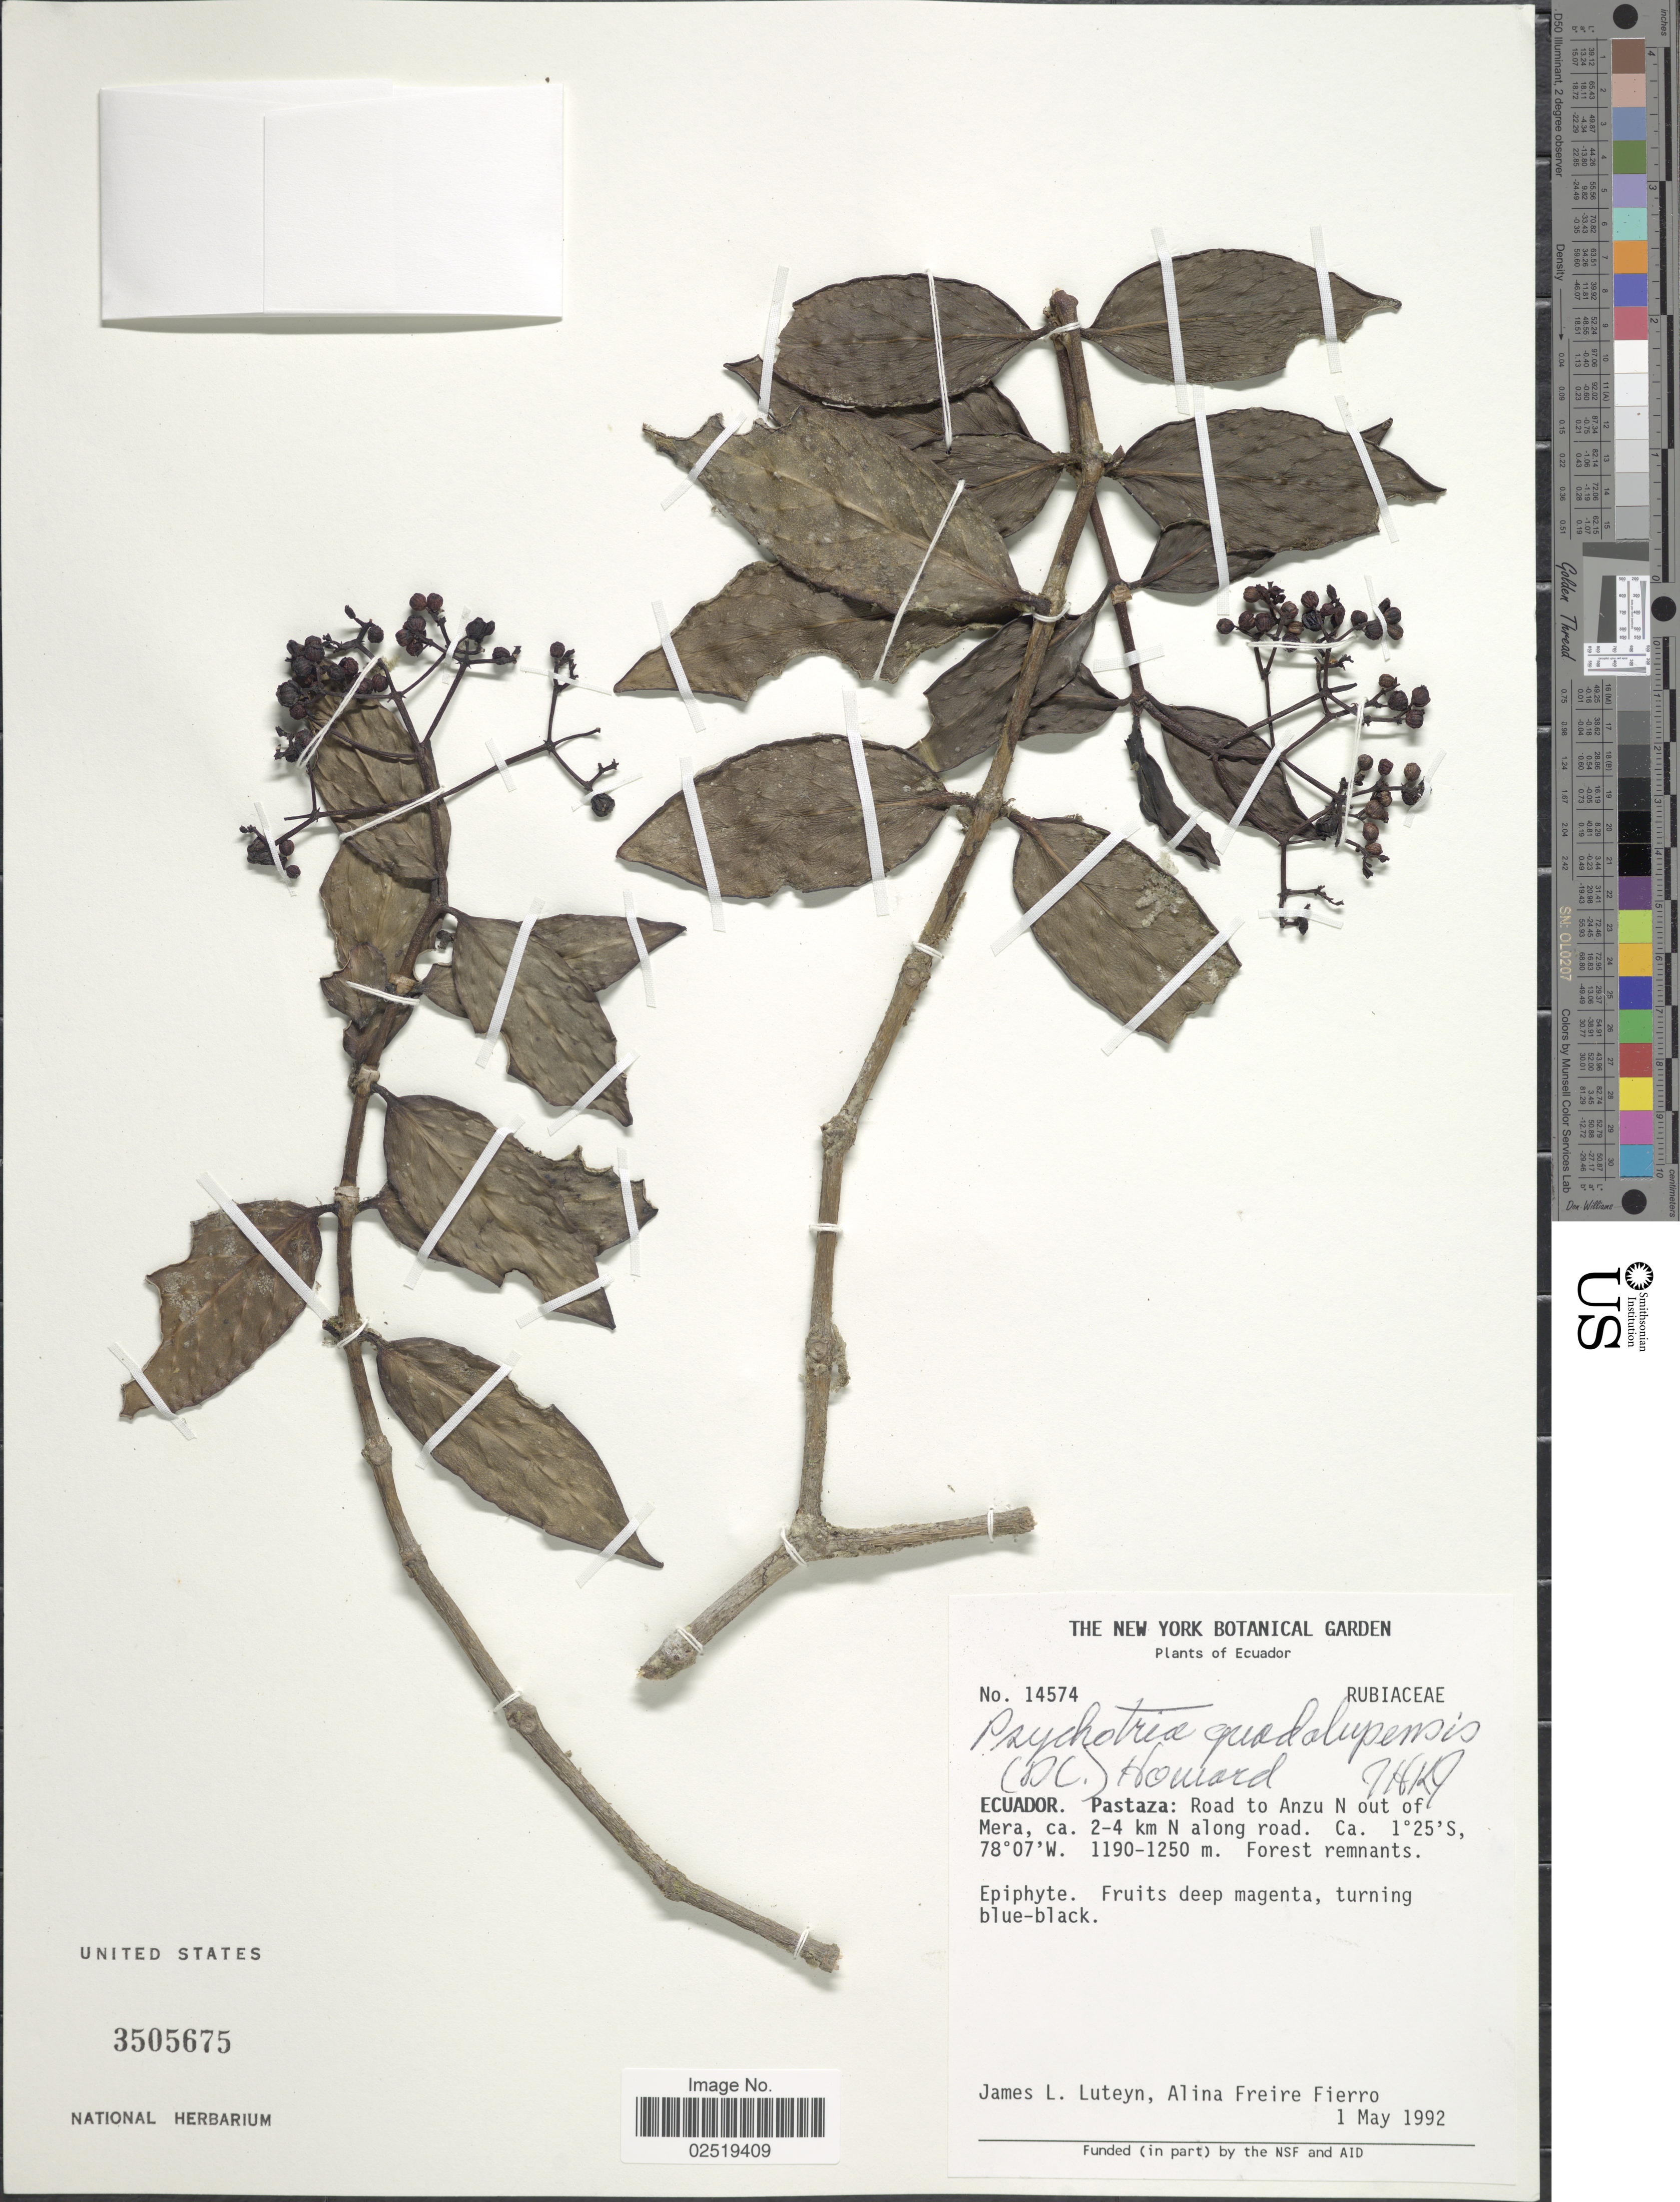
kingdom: Plantae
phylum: Tracheophyta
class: Magnoliopsida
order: Gentianales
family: Rubiaceae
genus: Psychotria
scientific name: Psychotria guadalupensis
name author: (DC.) R.A. Howard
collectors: J. L. Luteyn & A. Freire-Fierro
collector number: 14574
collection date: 1992-05-01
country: Ecuador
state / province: Pastaza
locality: Road to Anzu N out of Mera, ca. 2-4 km N along road.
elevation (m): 1190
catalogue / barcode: US 3505675